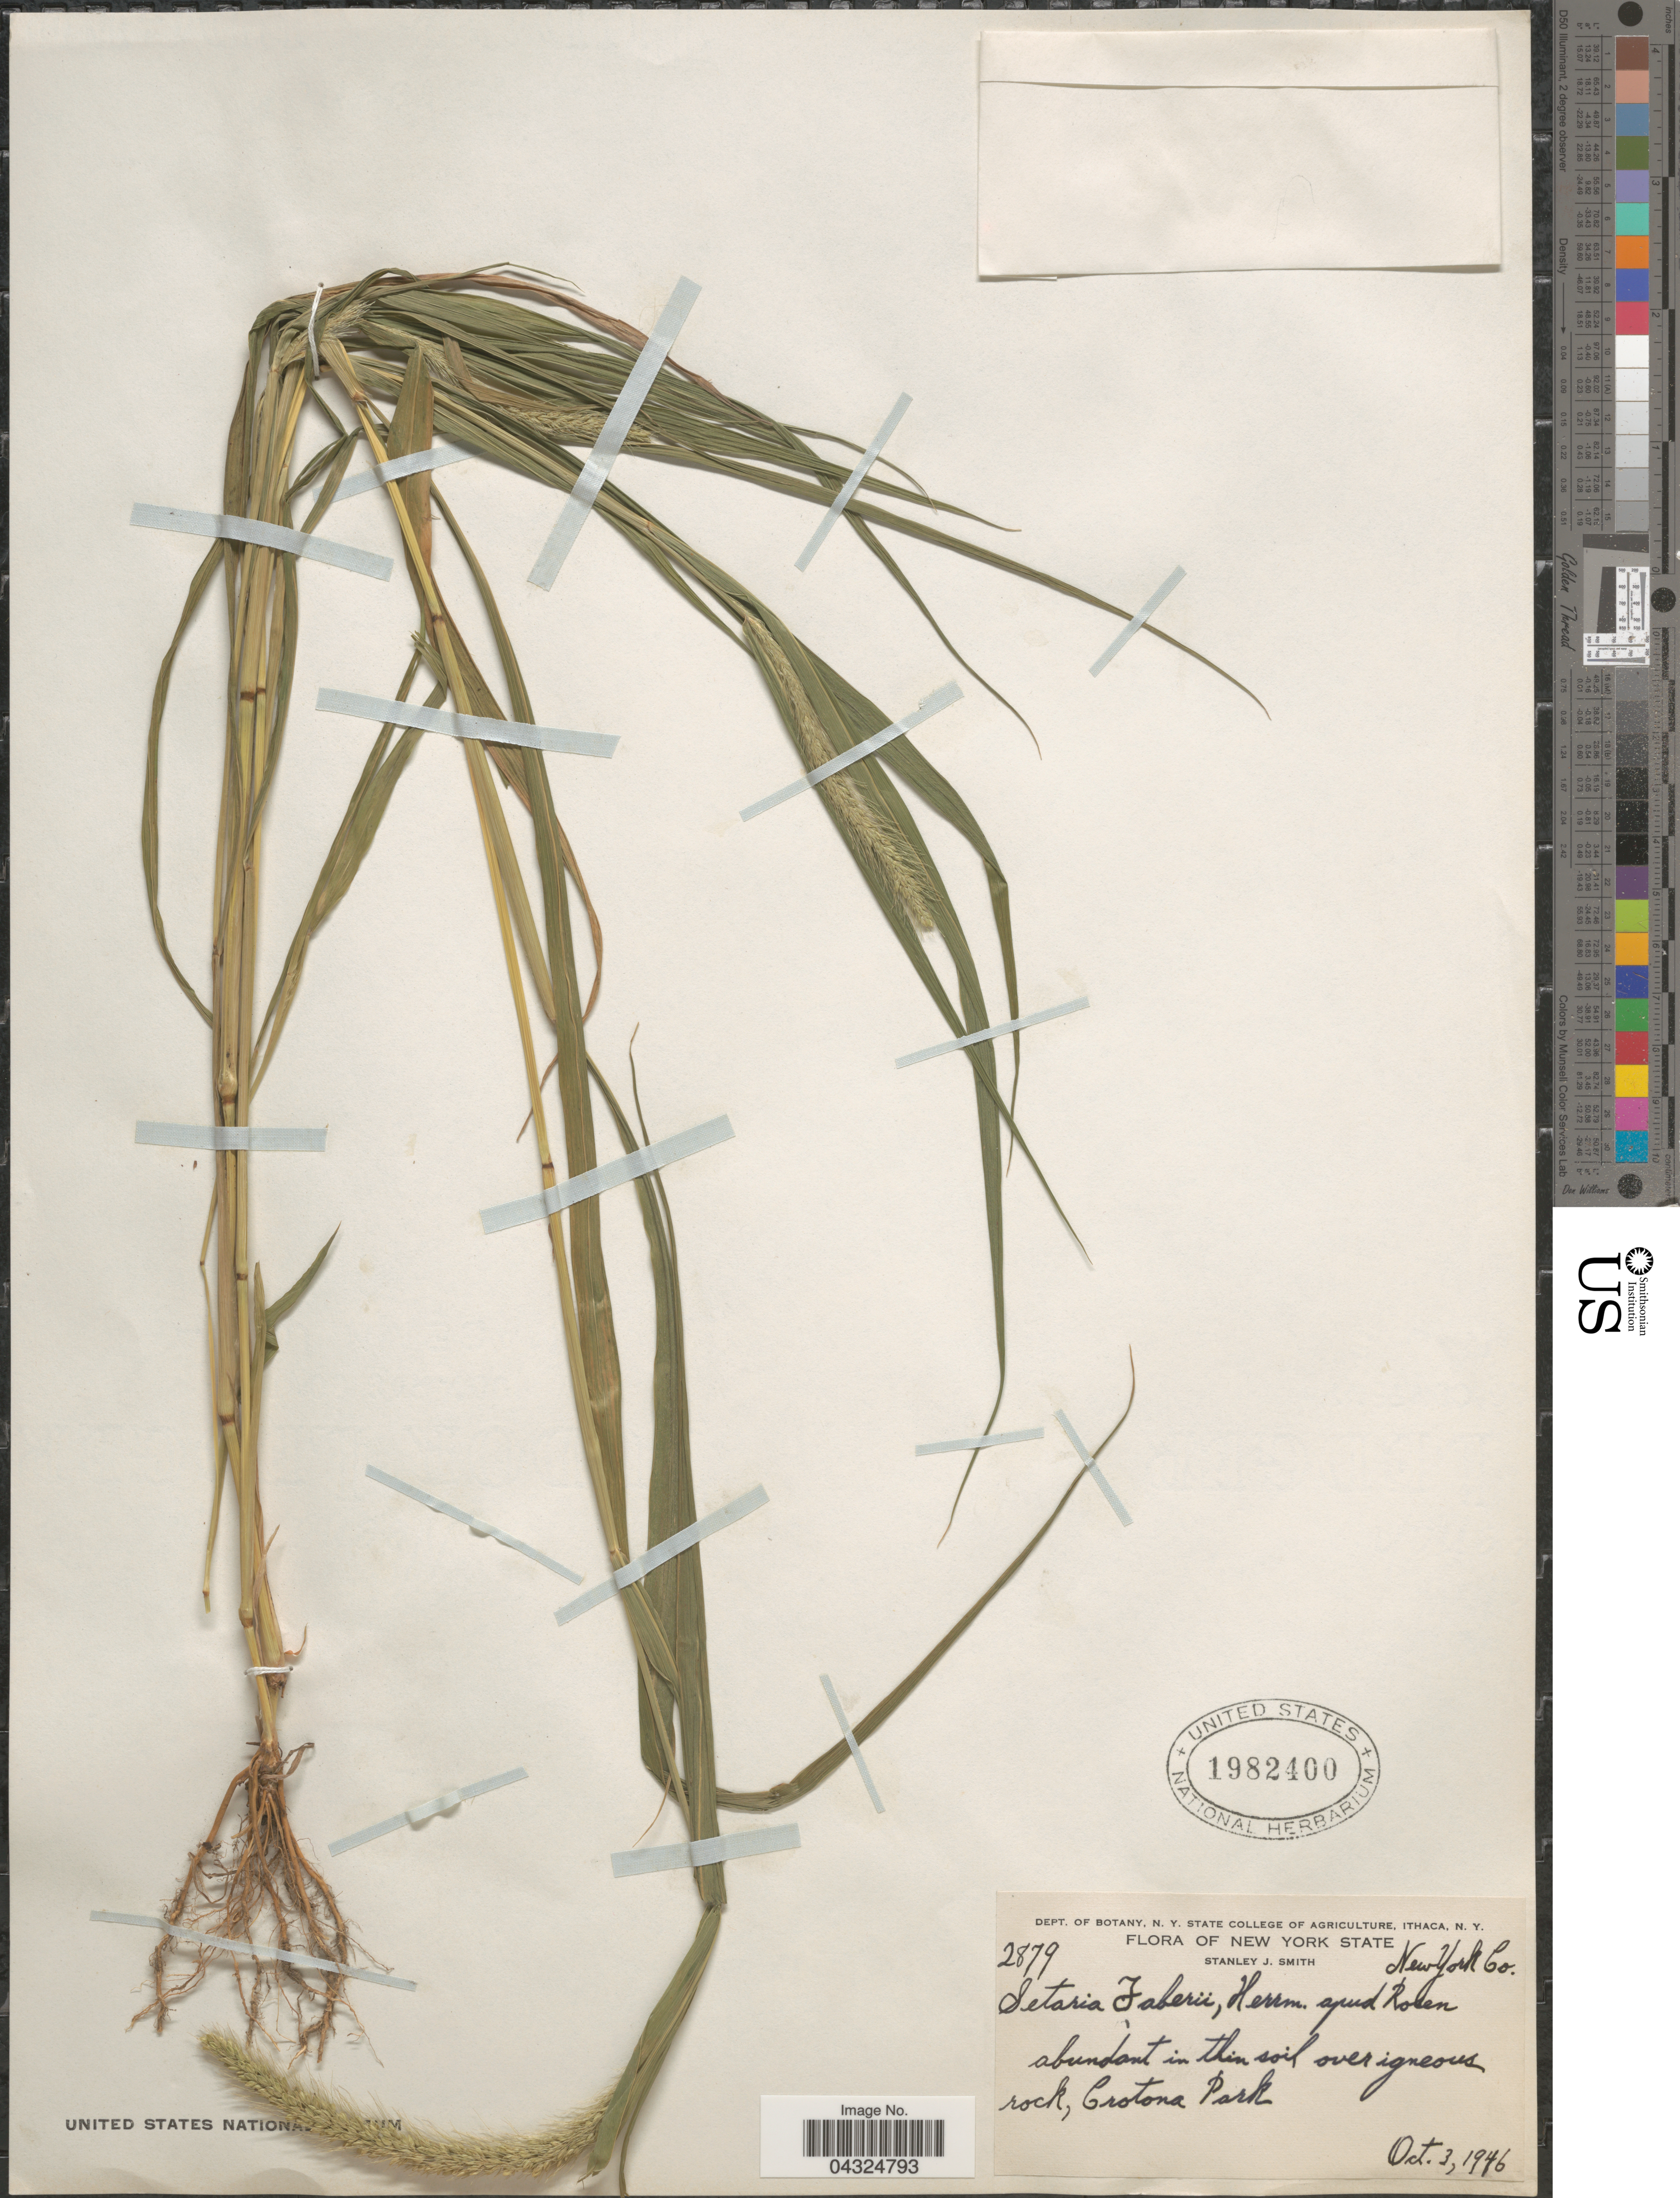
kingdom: Plantae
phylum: Tracheophyta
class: Liliopsida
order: Poales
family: Poaceae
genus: Setaria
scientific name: Setaria faberi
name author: R.A.W. Herrm.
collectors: S. Smith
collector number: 2879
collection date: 1946-10-03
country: United States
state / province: New York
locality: New York Co. Abundant in thin soil overigneous rock, Crotona Park.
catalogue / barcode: US 1982400